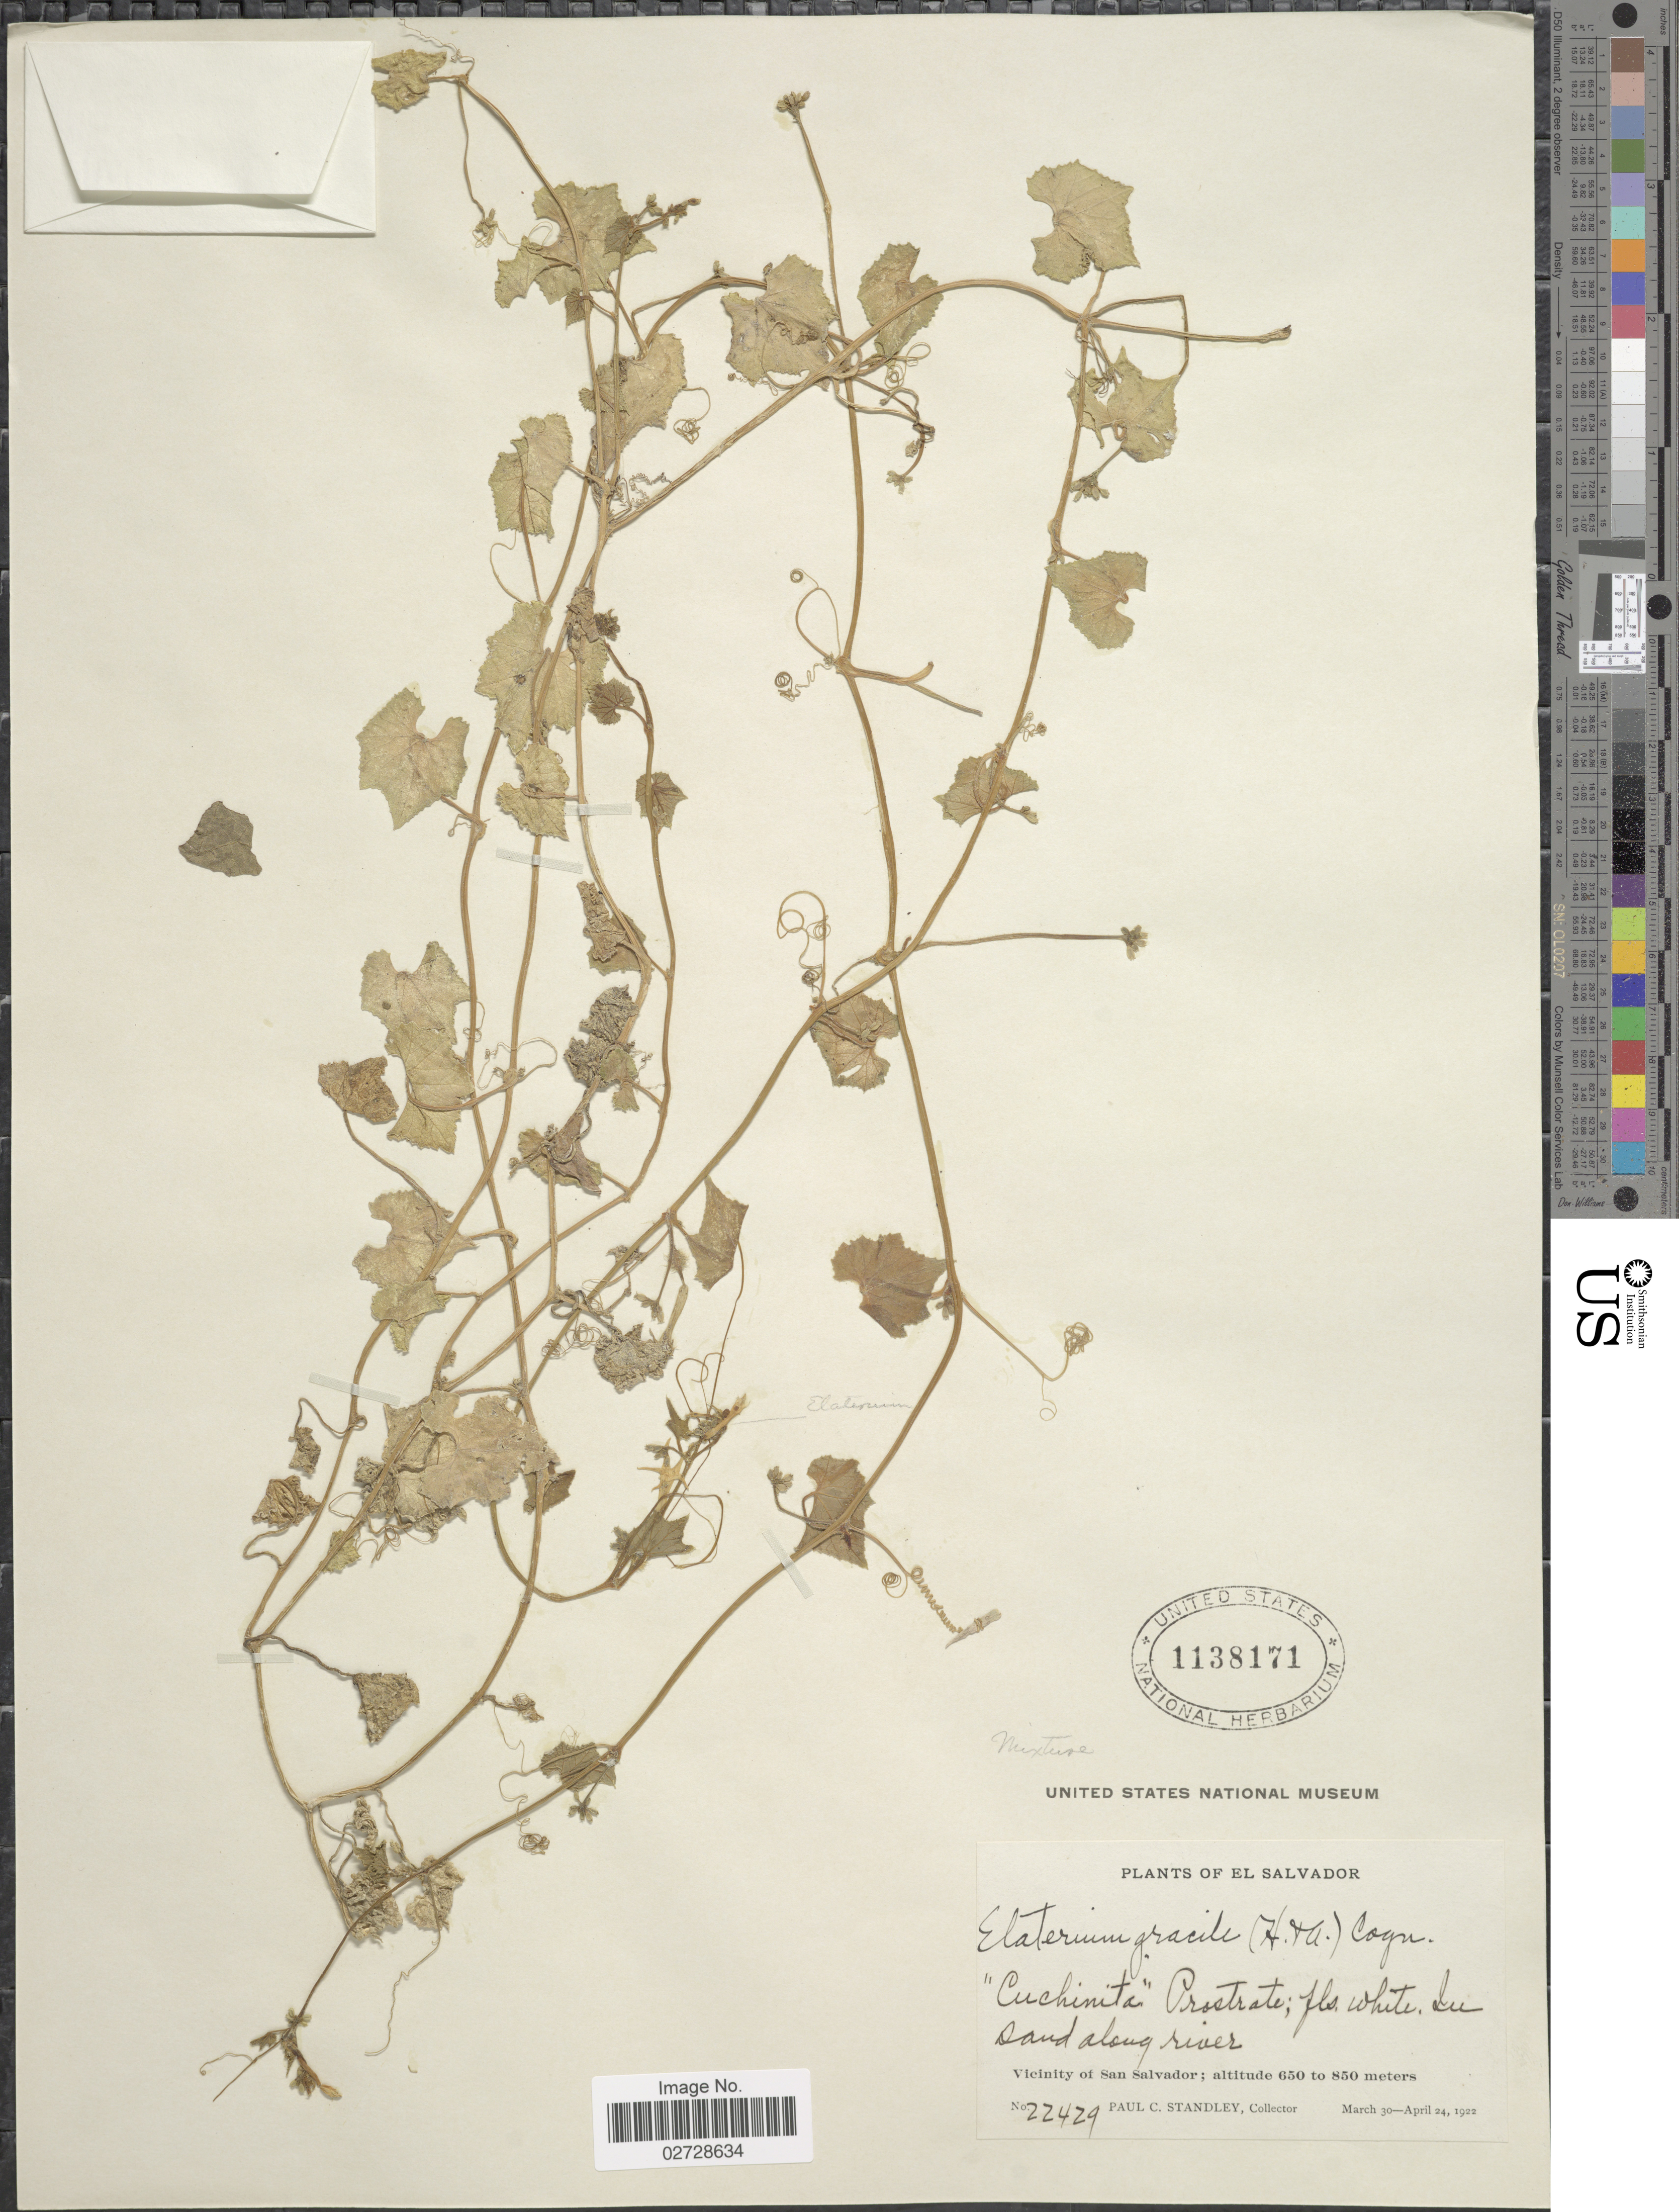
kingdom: Plantae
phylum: Tracheophyta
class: Magnoliopsida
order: Cucurbitales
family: Cucurbitaceae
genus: Cyclanthera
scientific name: Cyclanthera carthagenensis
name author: (Jacq.) H. Schaef. & S.S. Renner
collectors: P. C. Standley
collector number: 22429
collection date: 1922-03-30/1922-04-24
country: El Salvador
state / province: San Salvador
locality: In sand along river, Vicinity of San Salvador.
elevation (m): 650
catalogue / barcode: US 1138171